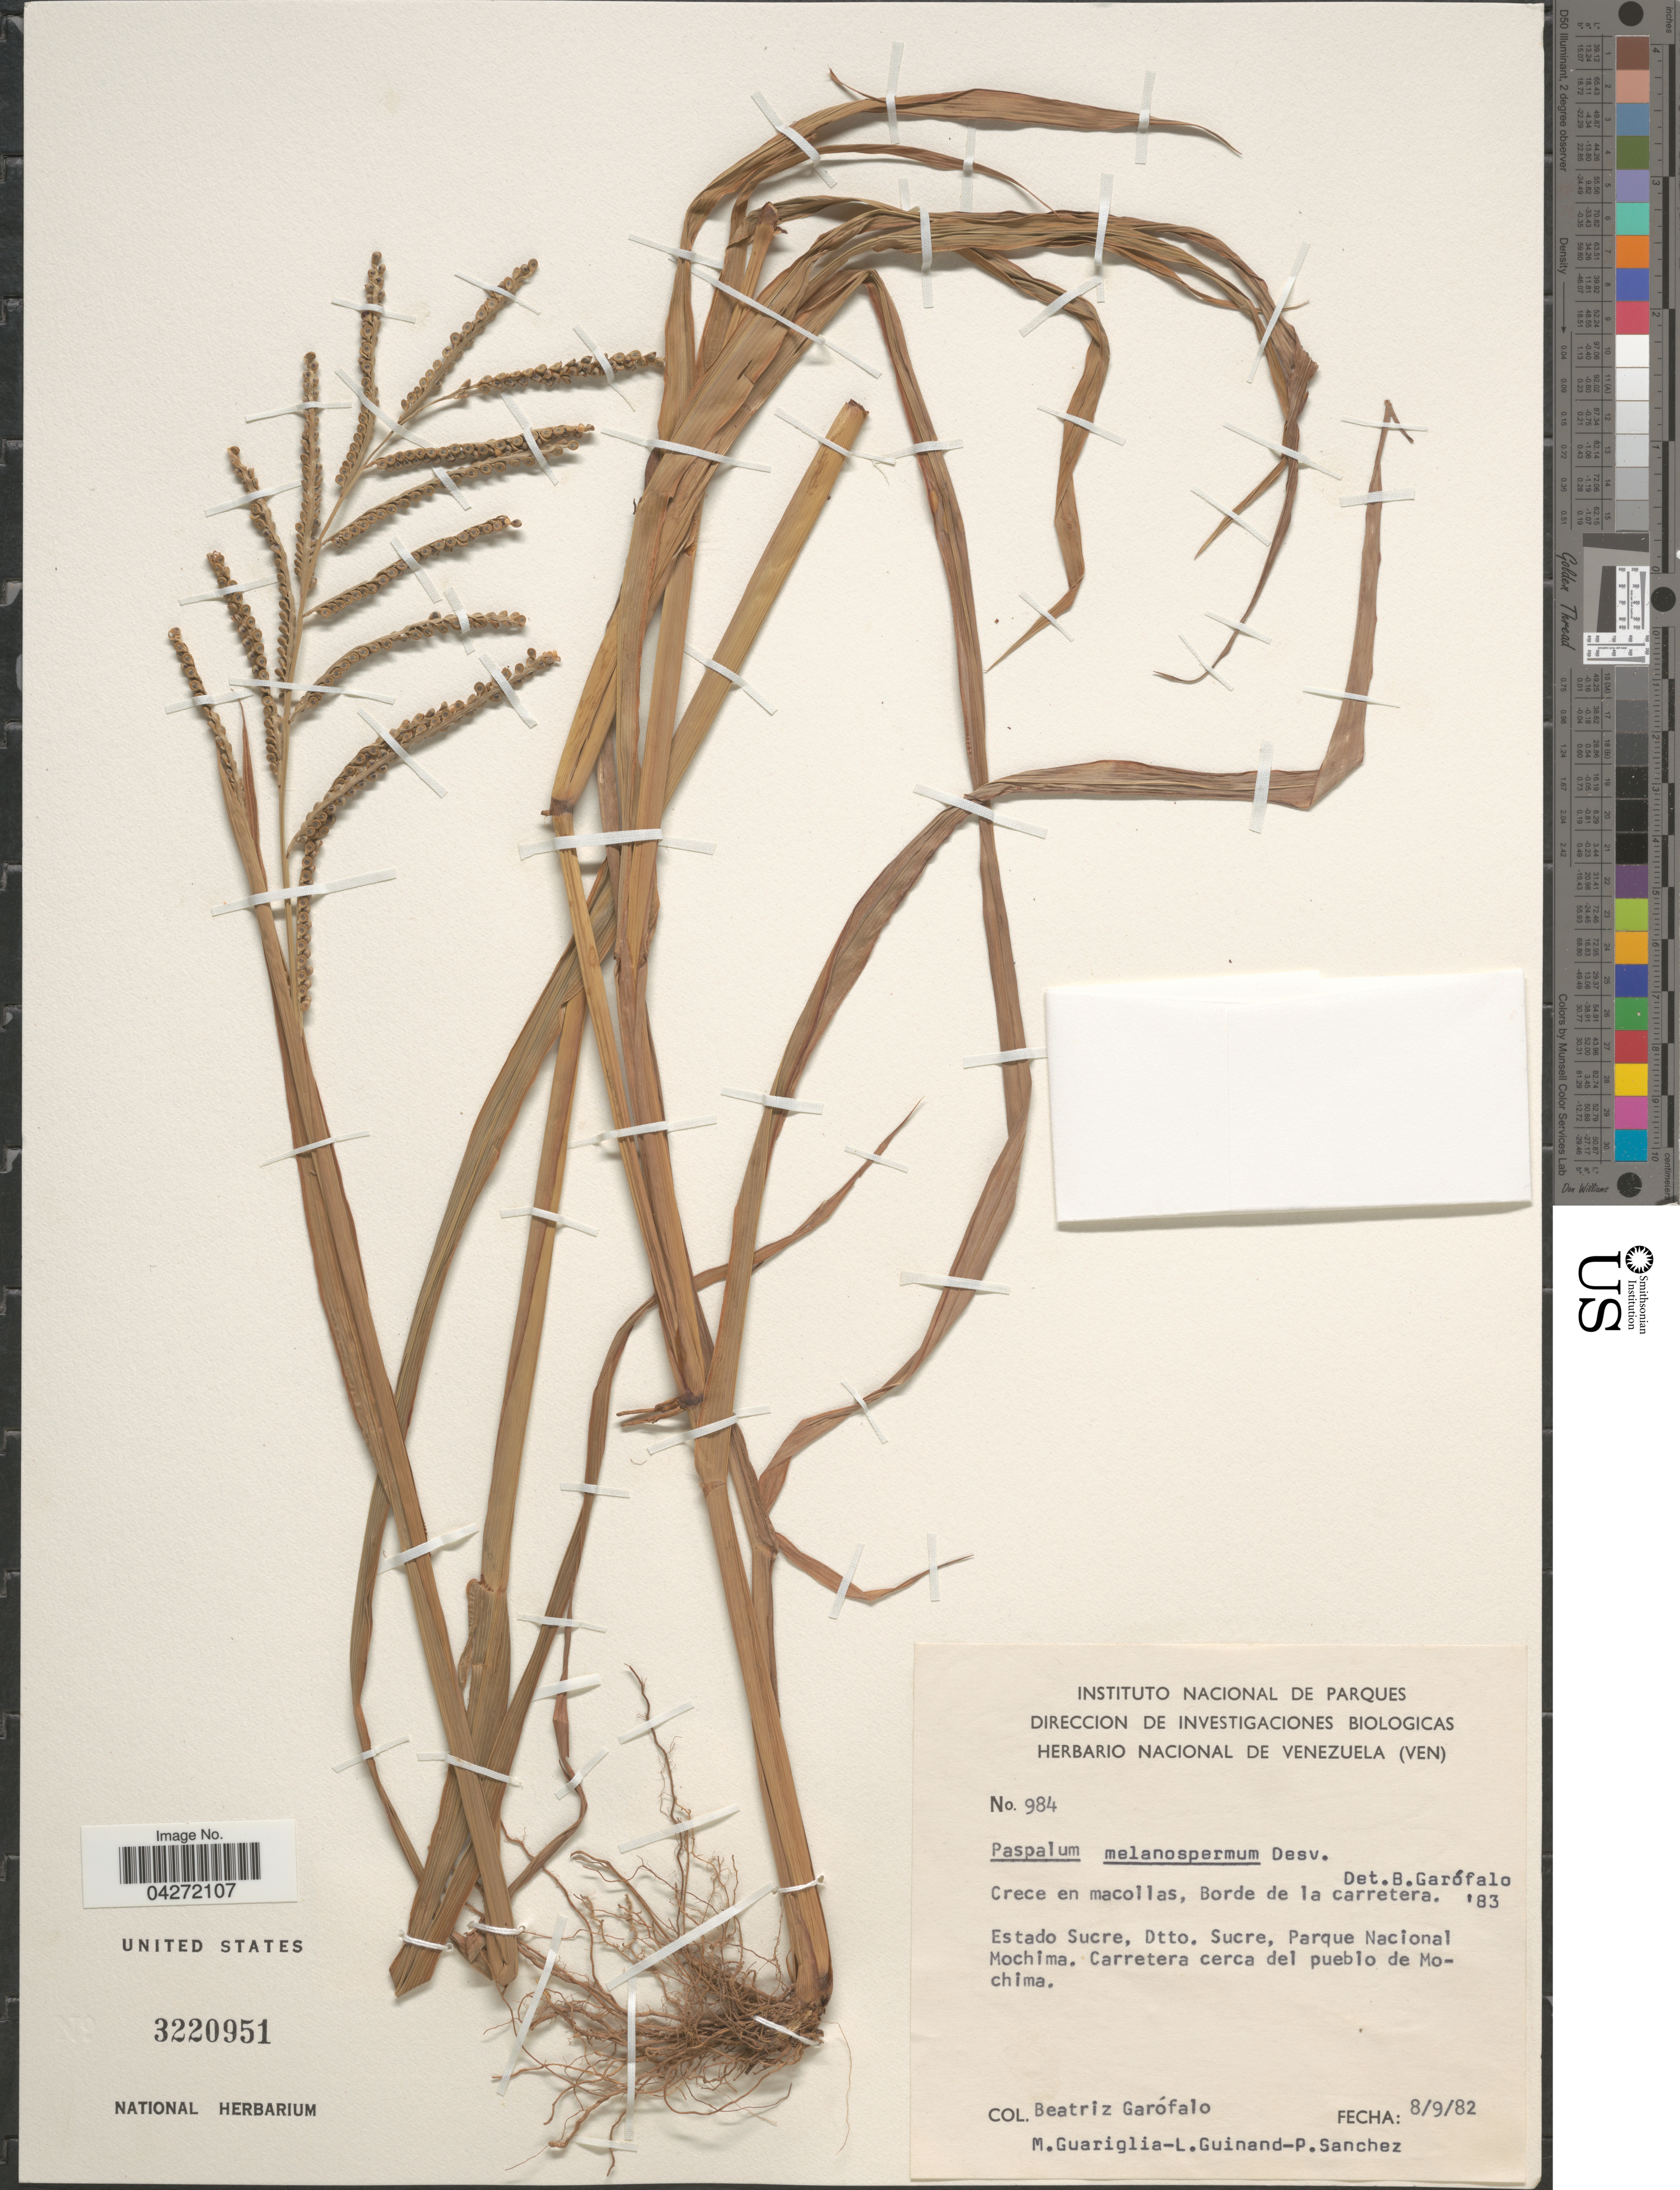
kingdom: Plantae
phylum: Tracheophyta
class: Liliopsida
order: Poales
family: Poaceae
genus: Paspalum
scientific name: Paspalum melanospermum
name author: Desv. ex Poir.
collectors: B. Garofalo, M. Guariglia & S. Guinand-P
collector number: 984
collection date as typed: Transcribed d/m/y: 8/9/82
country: Venezuela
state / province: Sucre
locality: Dtto. Sucre, Parque Nacional Mochima. Carretera cerca del pueblo de Mochima.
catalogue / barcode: US 3220951